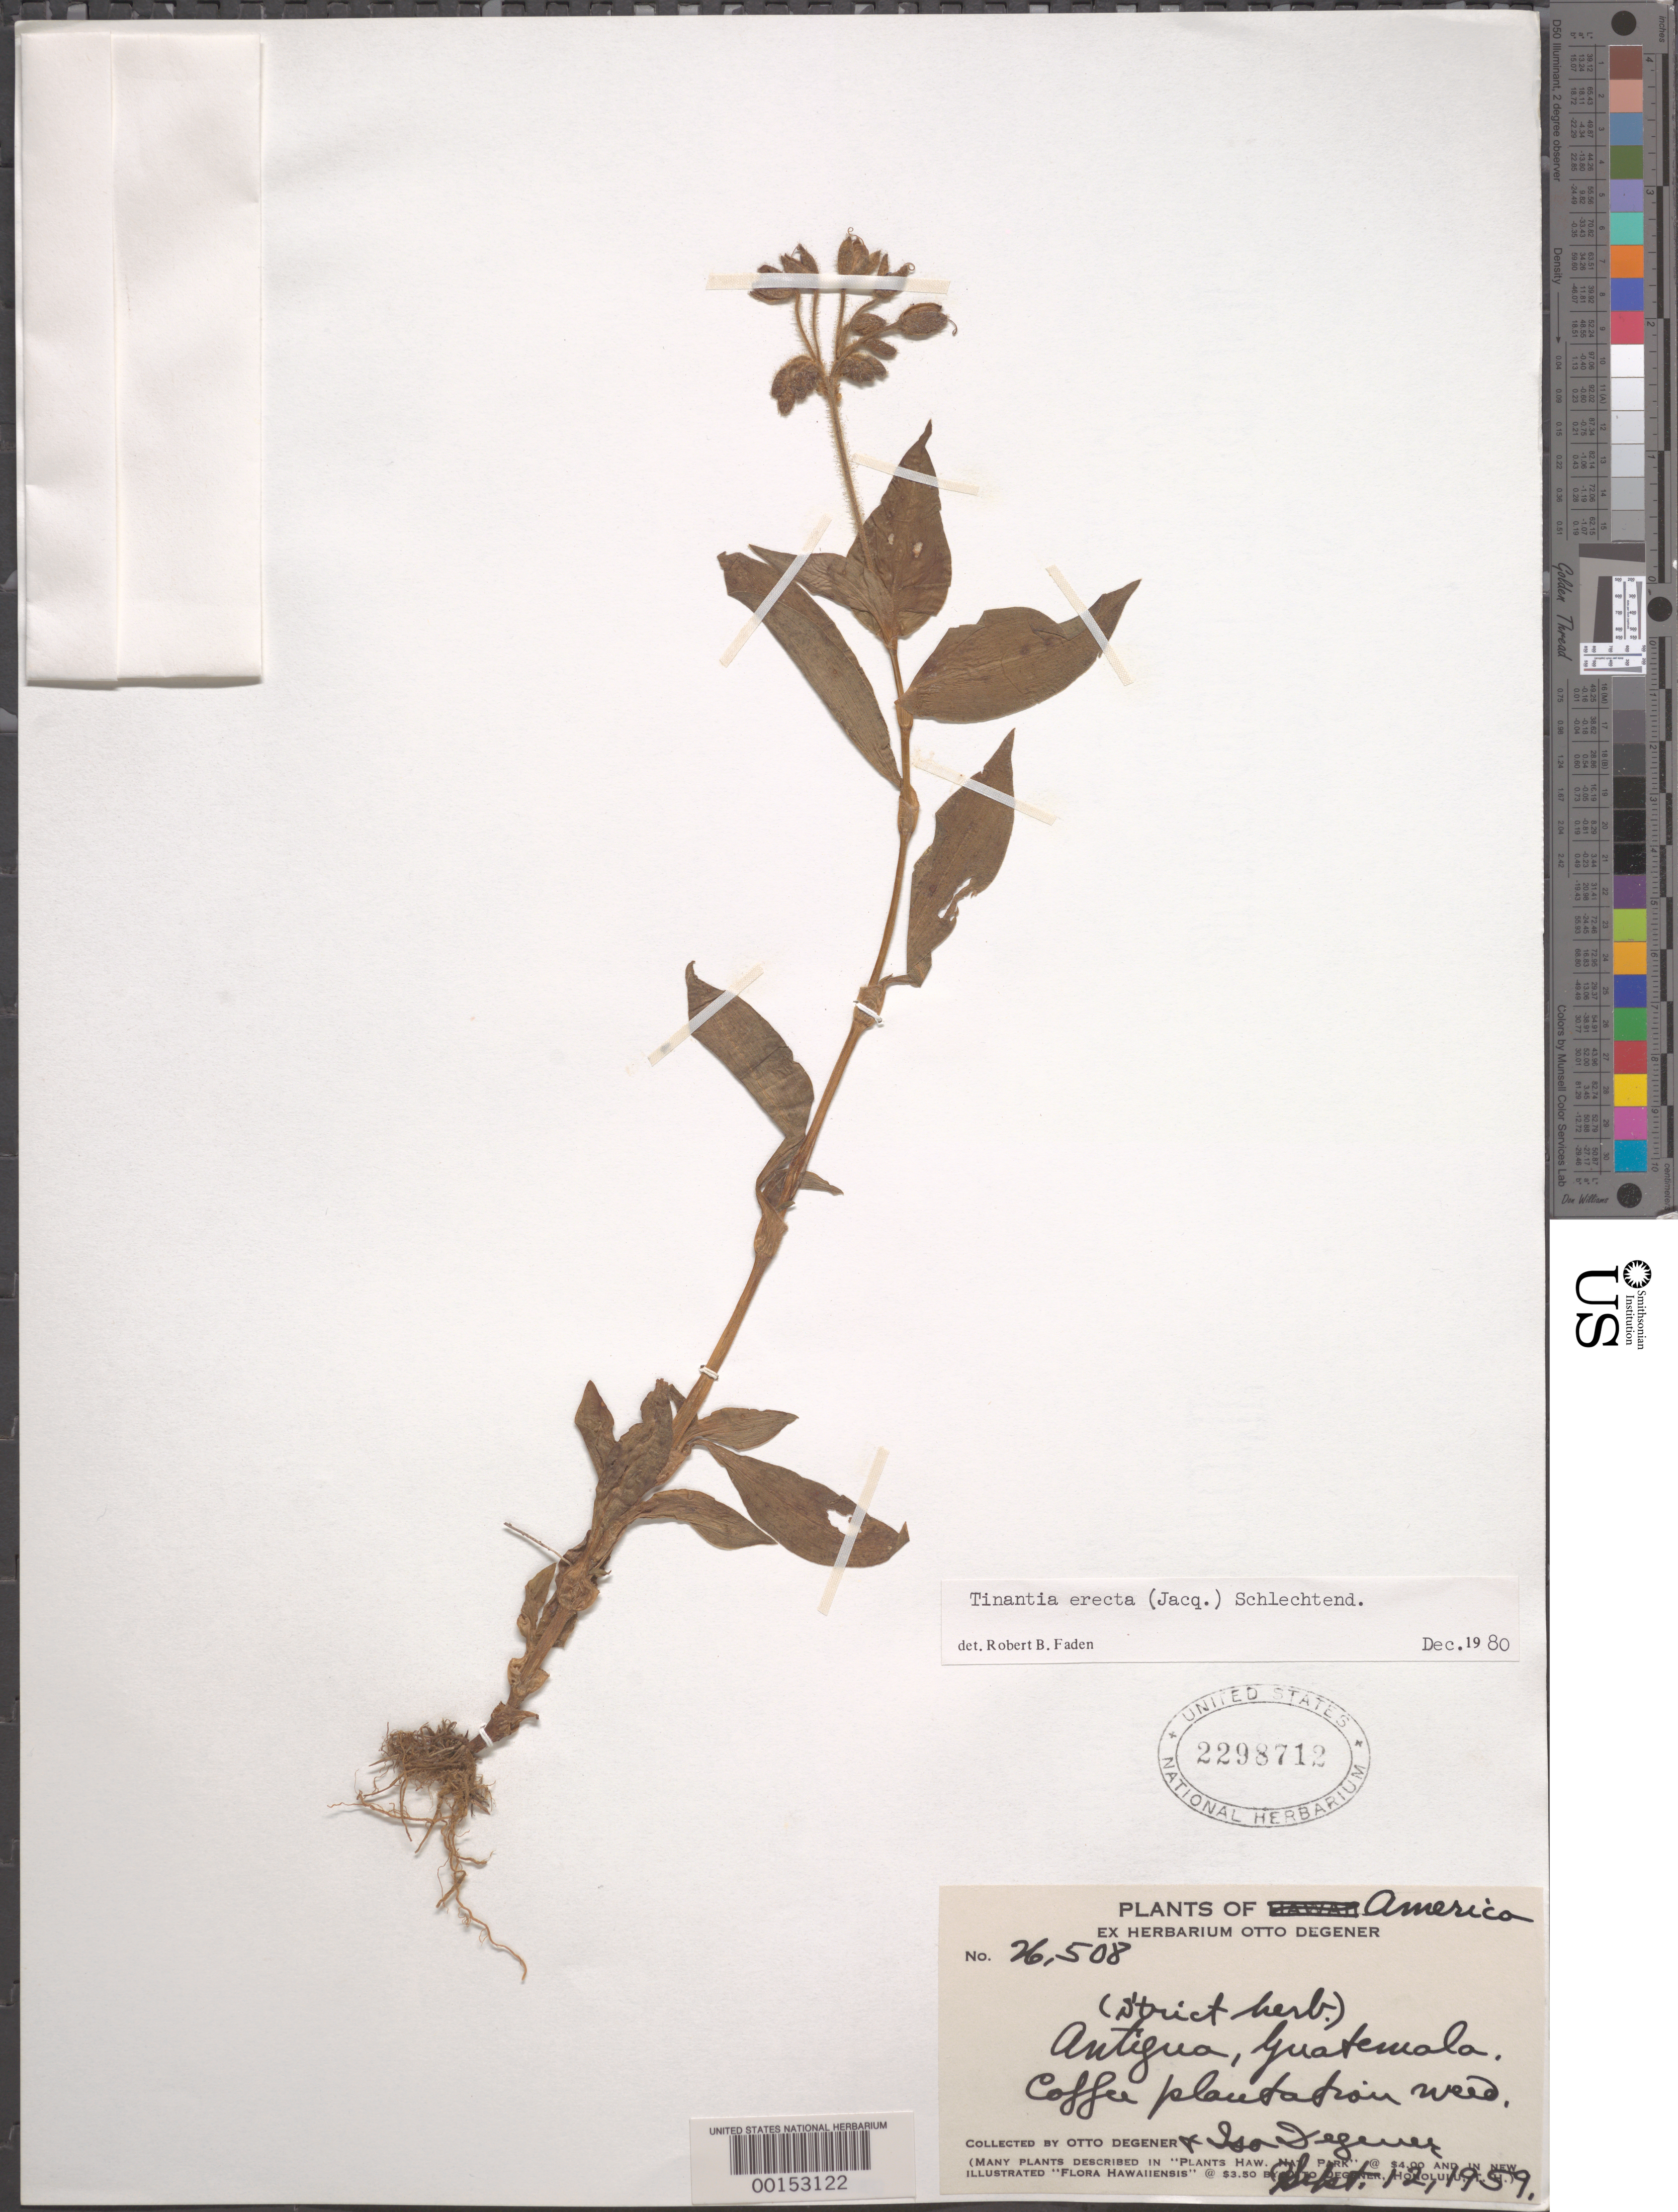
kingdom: Plantae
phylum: Tracheophyta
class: Liliopsida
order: Commelinales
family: Commelinaceae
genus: Tinantia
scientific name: Tinantia erecta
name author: (Jacq.) Fenzl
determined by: Faden, Robert B., (US), Smithsonian Institution - National Museum of Natural History (UNITED STATES)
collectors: O. Degener & I. Degener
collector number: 26508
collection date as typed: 12 Sep 1959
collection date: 1959-09-12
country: Guatemala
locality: Antigua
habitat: Coffee plantation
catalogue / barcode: US 2298712